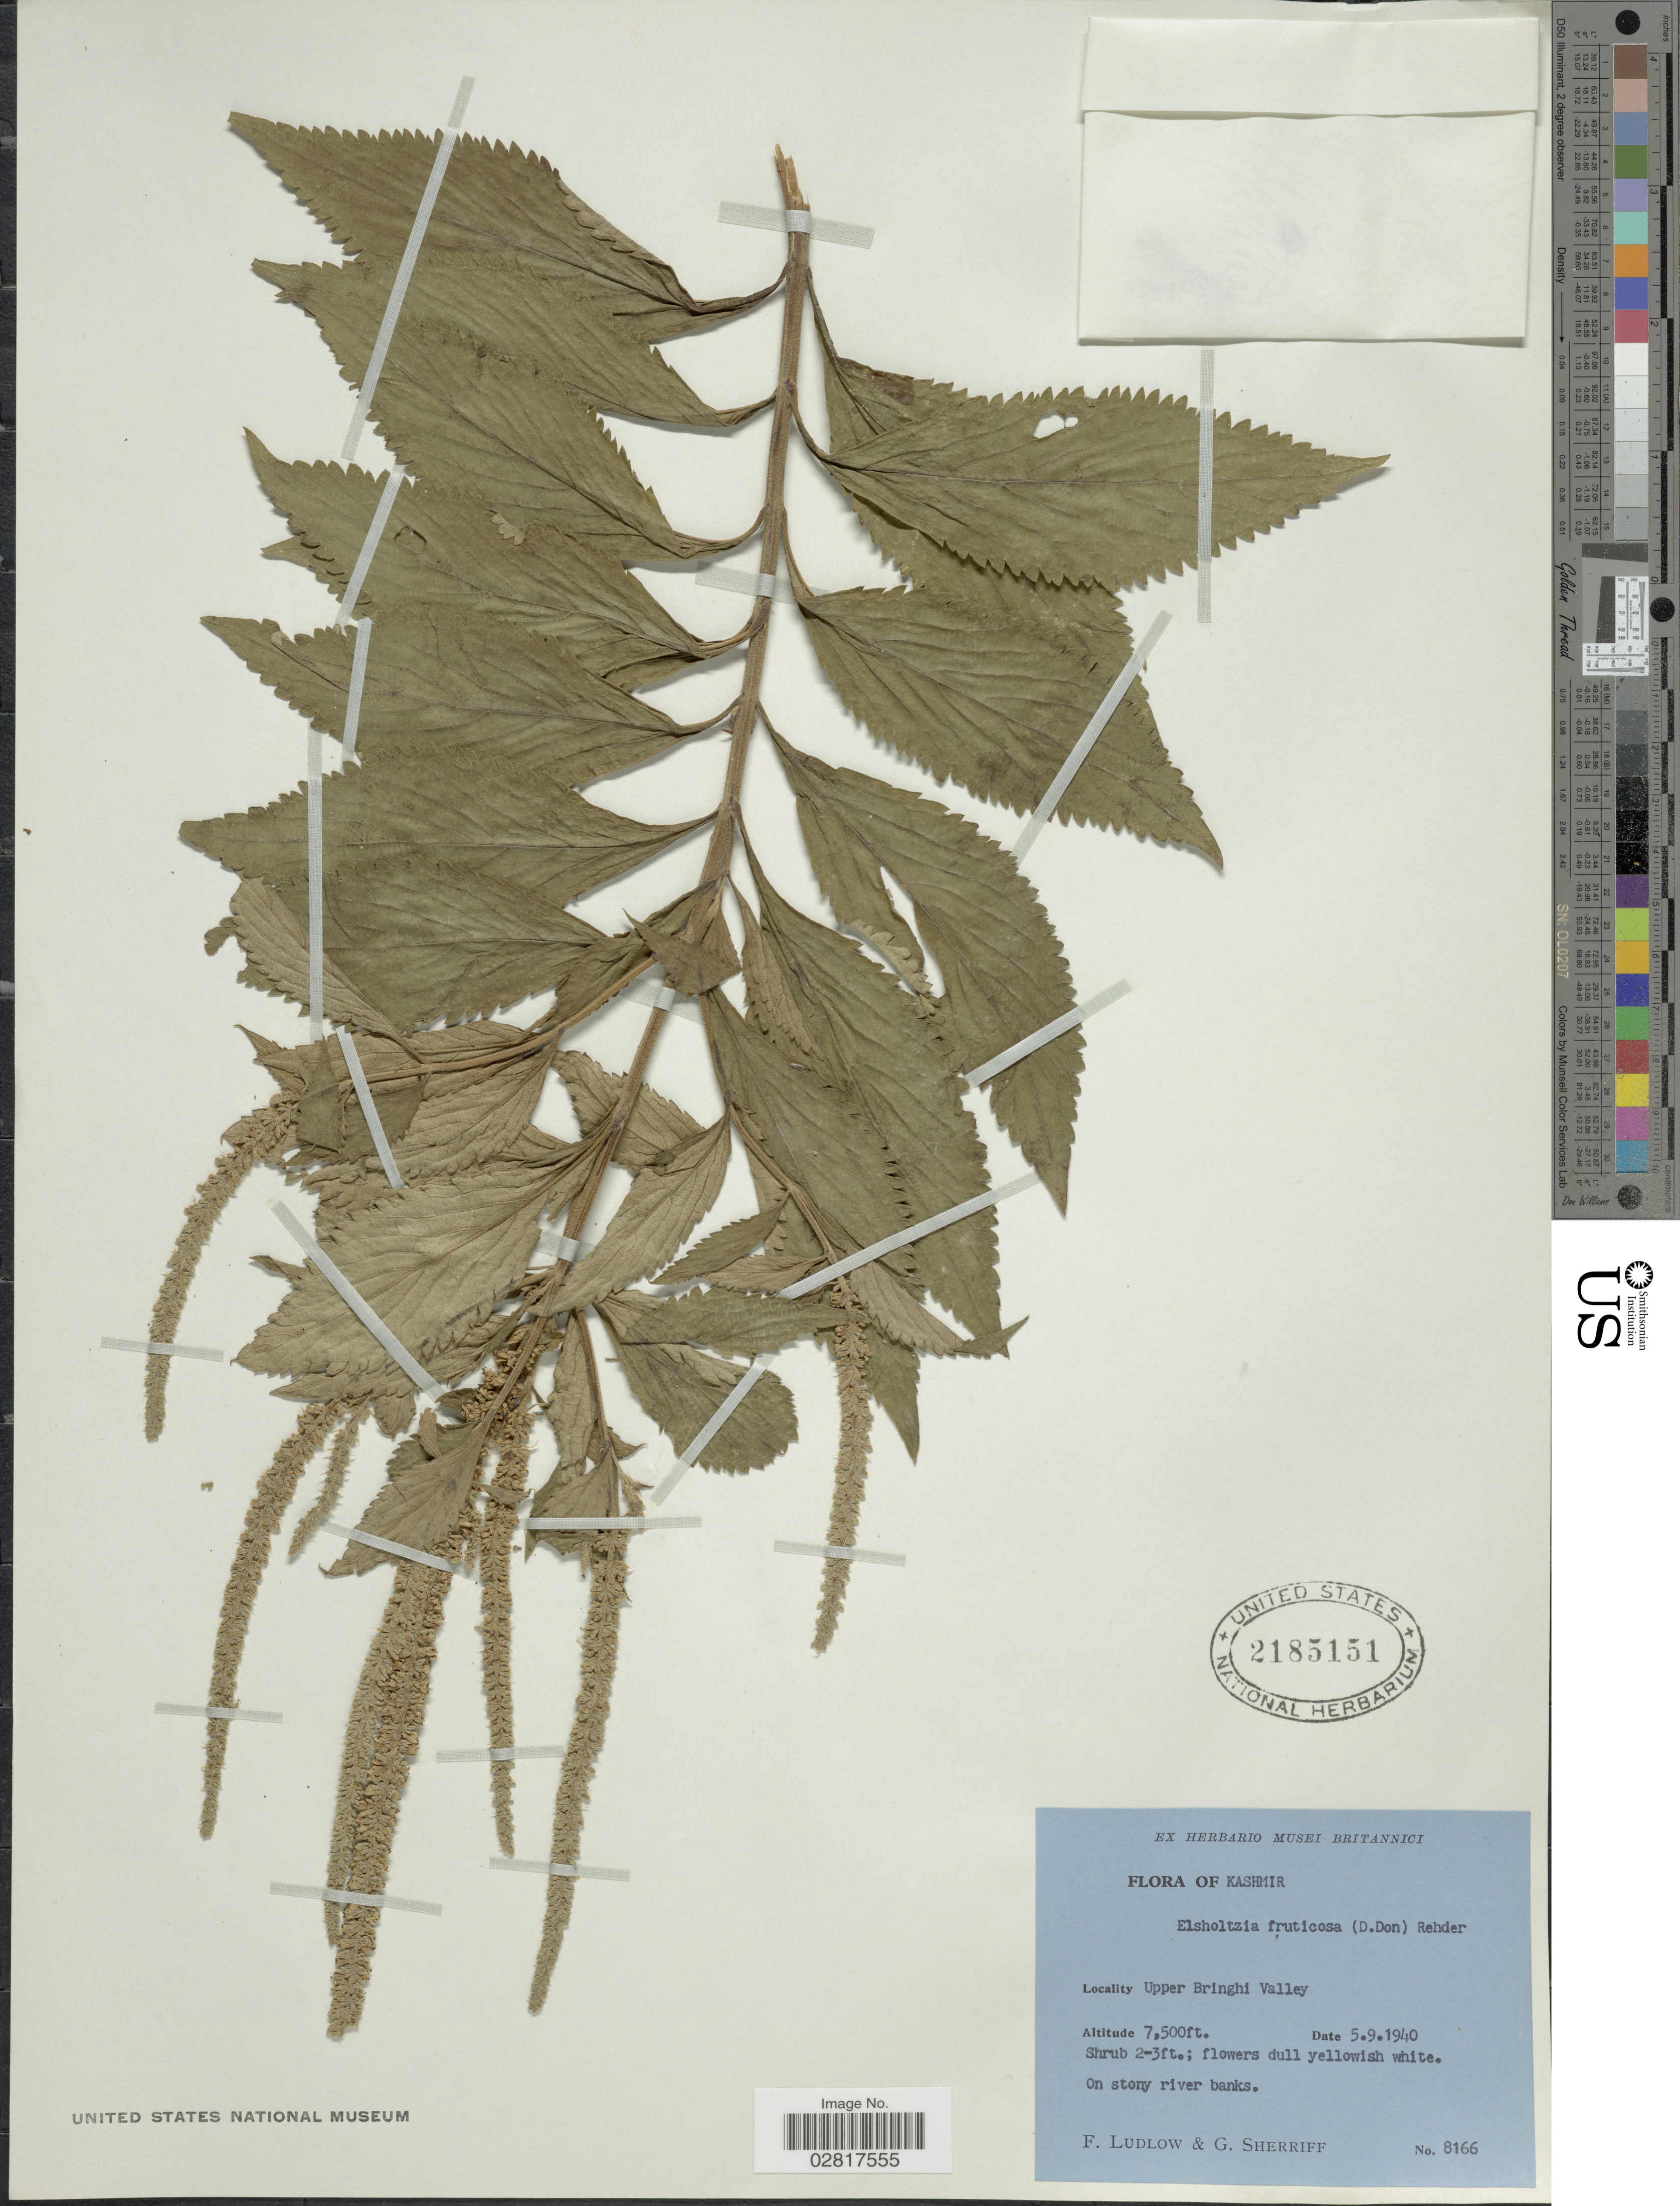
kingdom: Plantae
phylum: Tracheophyta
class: Magnoliopsida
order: Lamiales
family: Lamiaceae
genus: Elsholtzia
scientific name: Elsholtzia fruticosa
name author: (D. Don) Rehder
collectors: F. Ludlow & G. Sherriff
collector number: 8166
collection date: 1940-09-05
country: India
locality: Kashmir, Upper Bringhi Valley.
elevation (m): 2286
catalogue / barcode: US 2185151